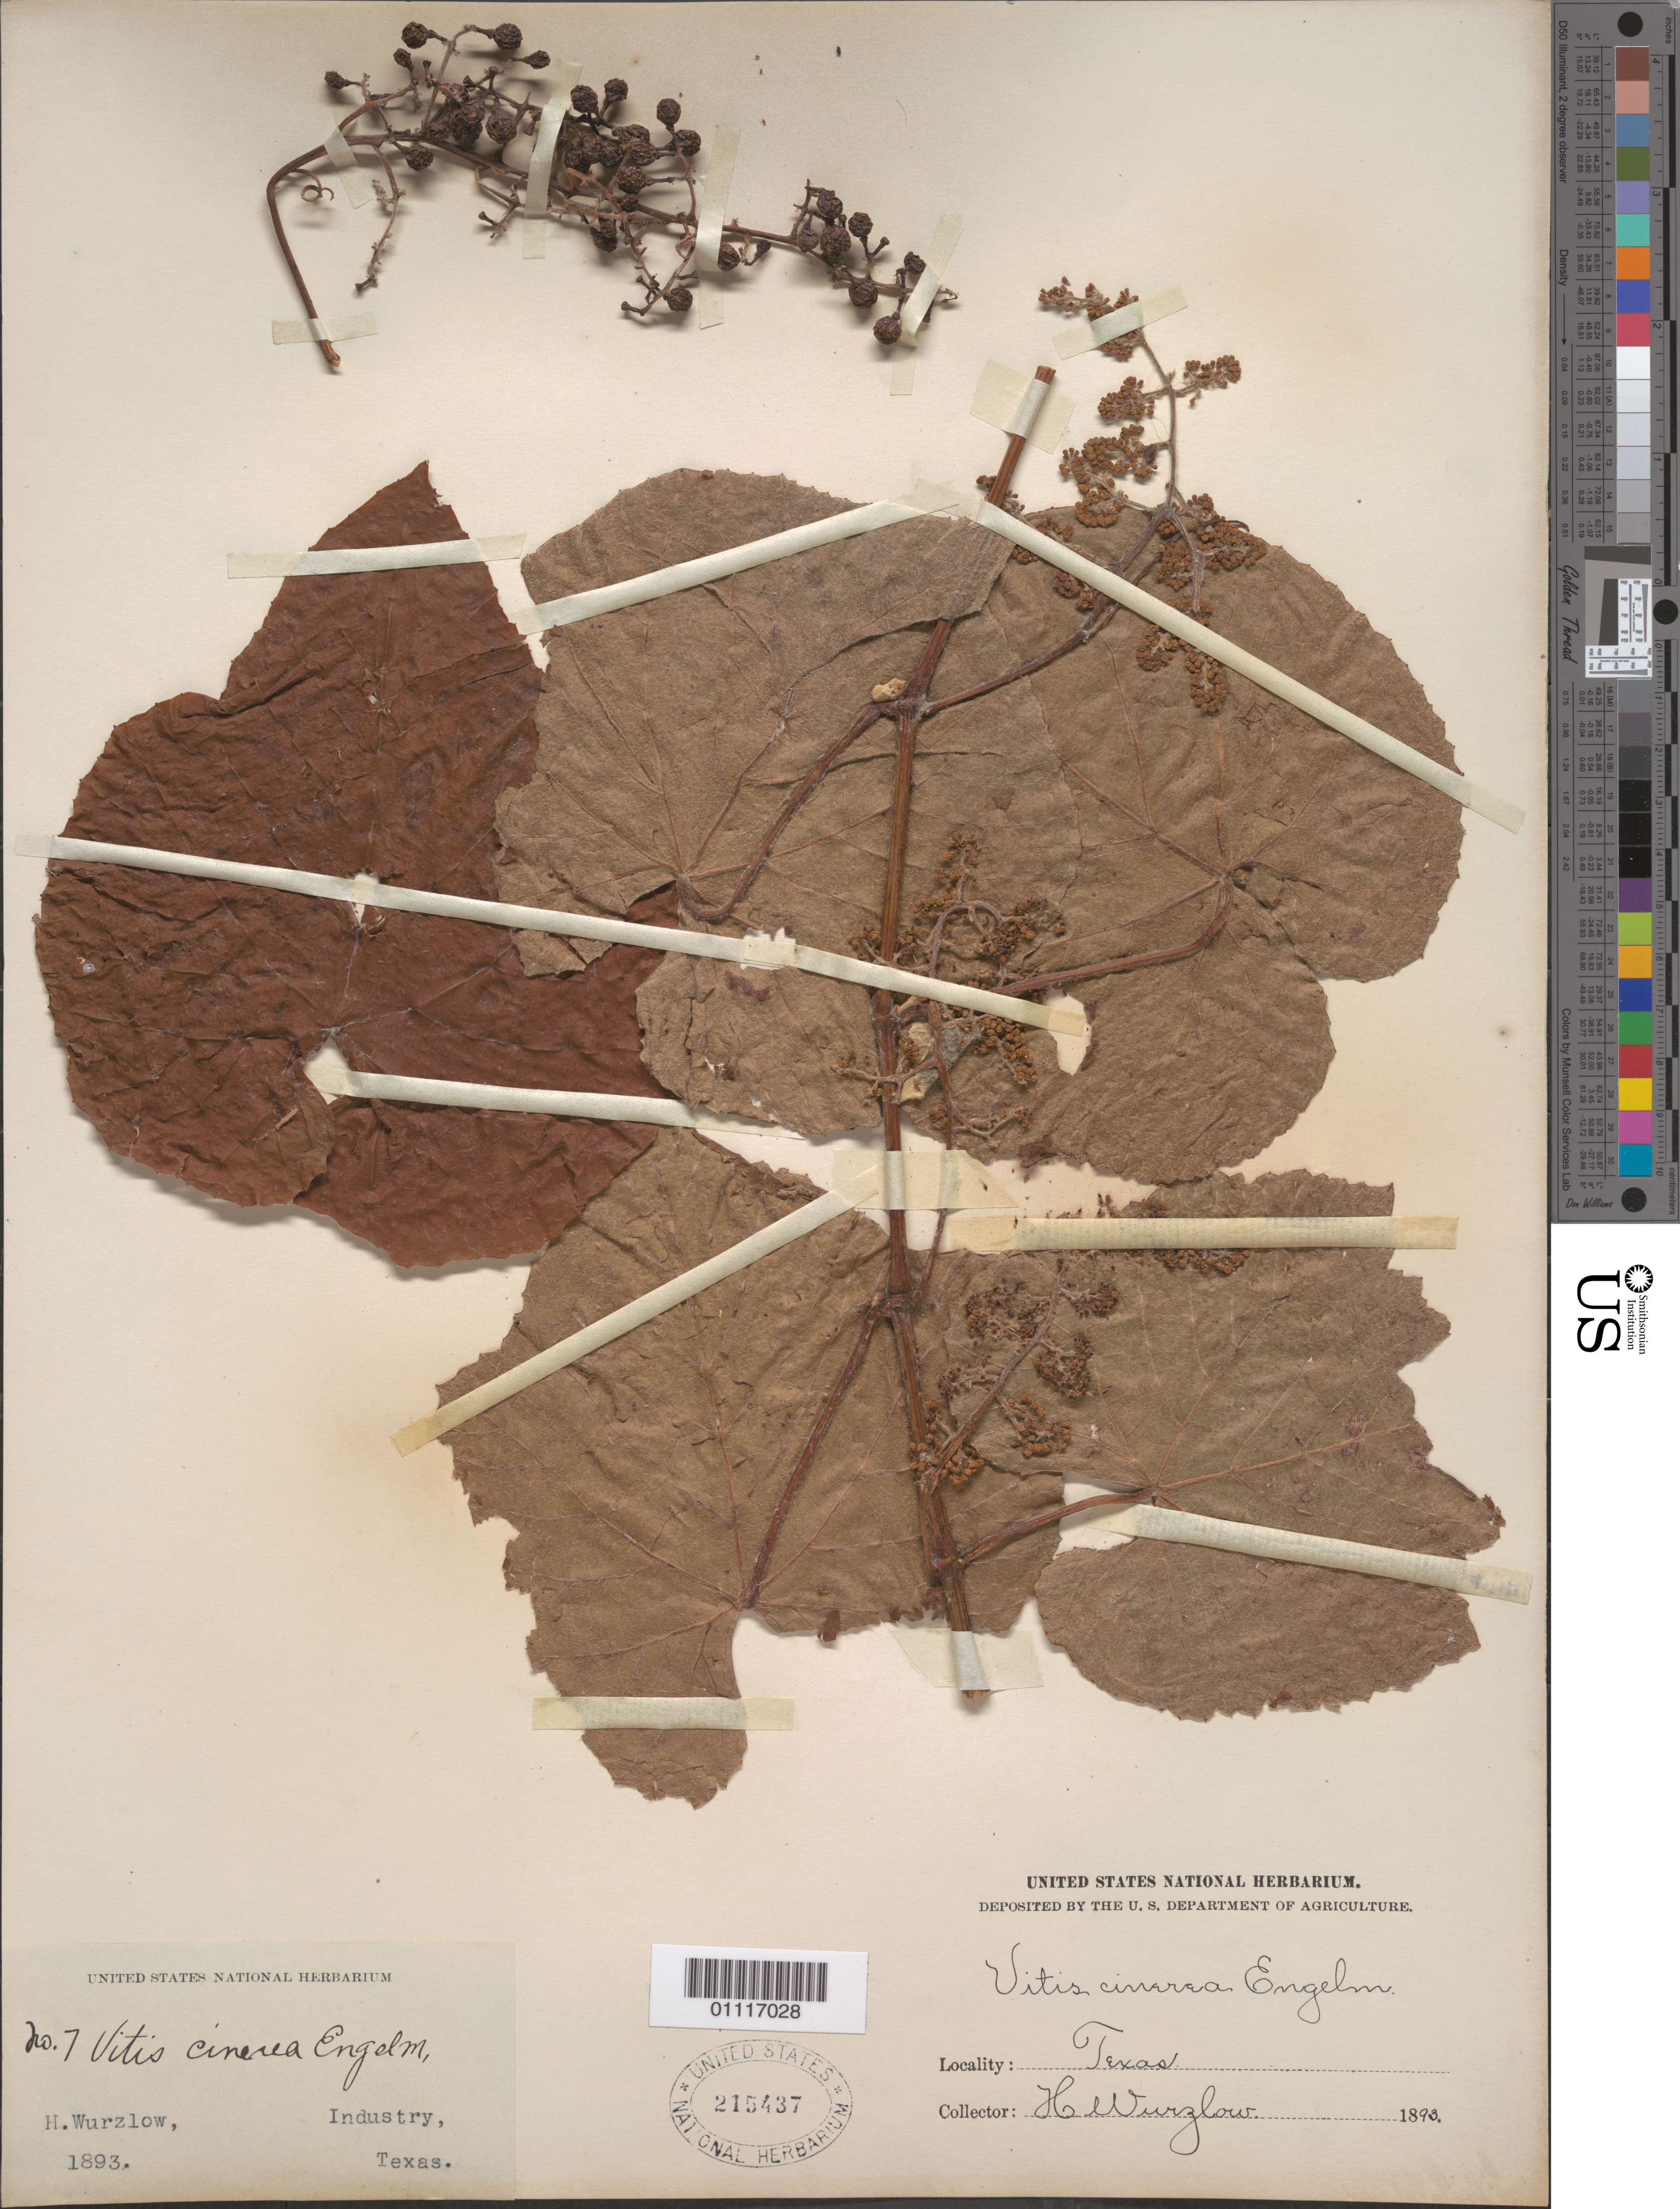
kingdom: Plantae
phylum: Tracheophyta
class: Magnoliopsida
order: Vitales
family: Vitaceae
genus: Vitis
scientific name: Vitis cinerea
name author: (Engelm.) Millardet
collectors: H. Wurzlow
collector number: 7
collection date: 1893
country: United States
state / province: Texas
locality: Industry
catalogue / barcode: US 215437